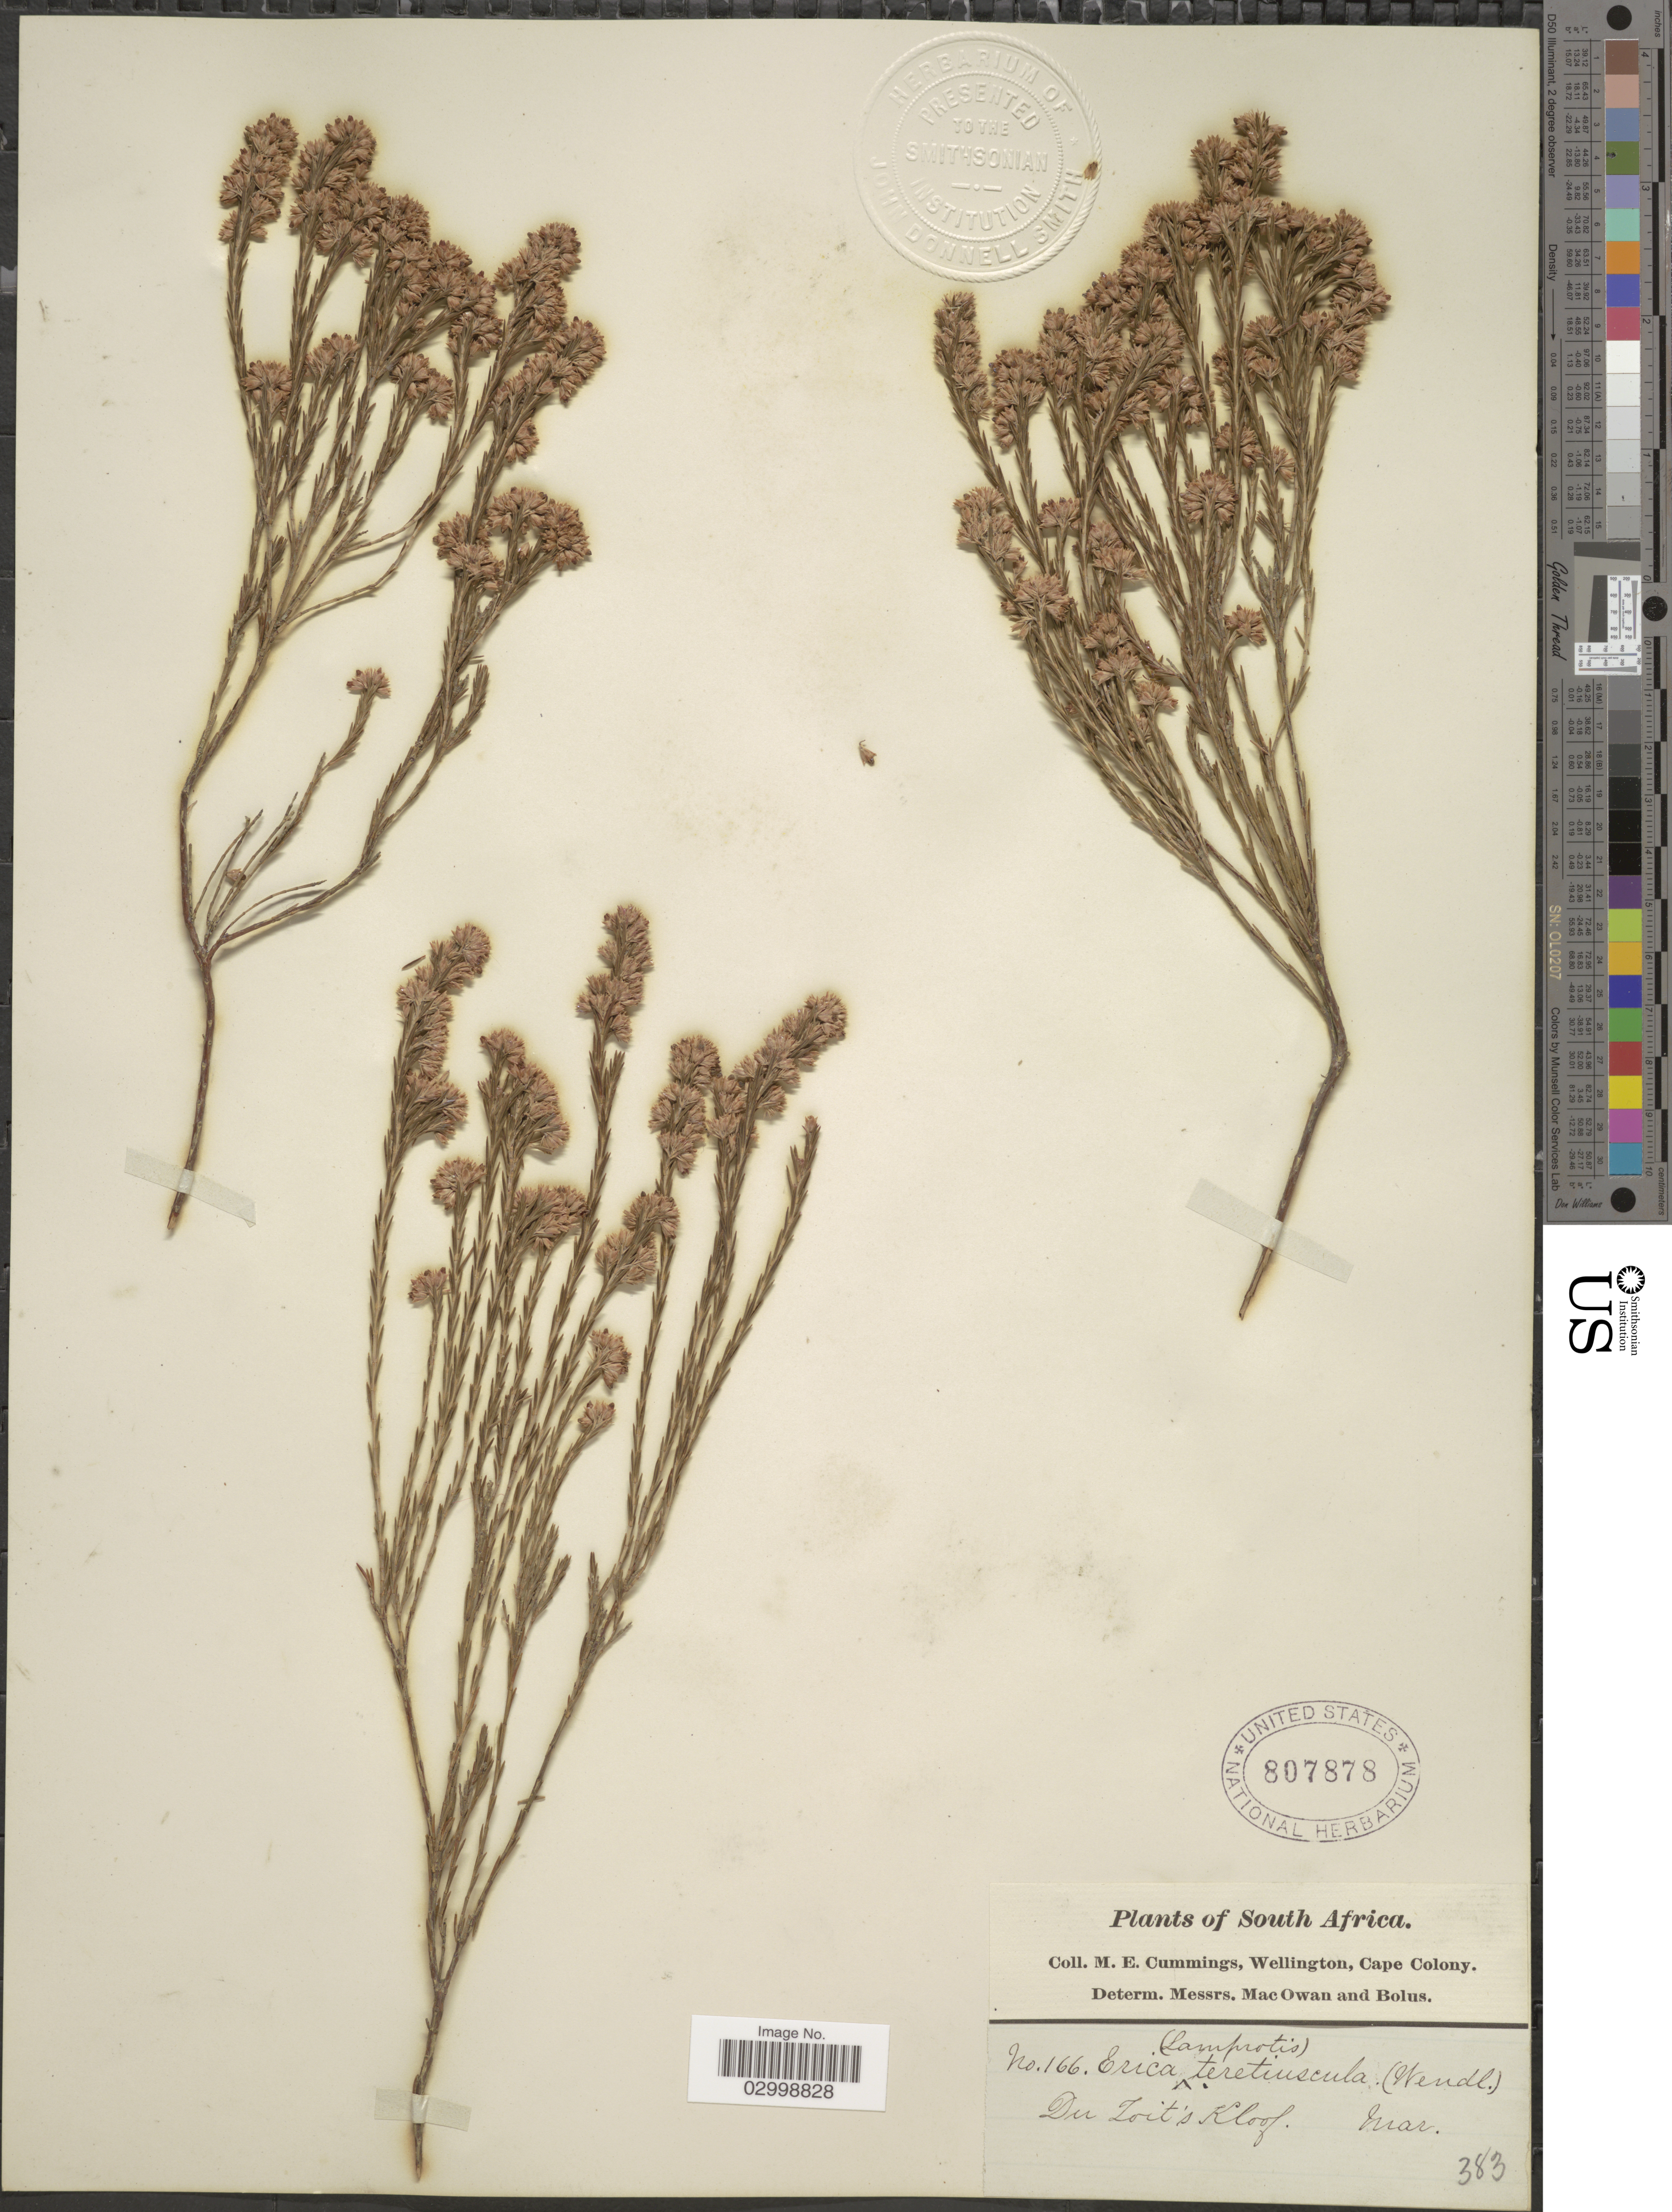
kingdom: Plantae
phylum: Tracheophyta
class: Magnoliopsida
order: Ericales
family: Ericaceae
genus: Erica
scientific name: Erica teretiuscula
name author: J.C. Wendl.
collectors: M. E. Cummings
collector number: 166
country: South Africa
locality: Du Toit's Kloof.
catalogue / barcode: US 807878